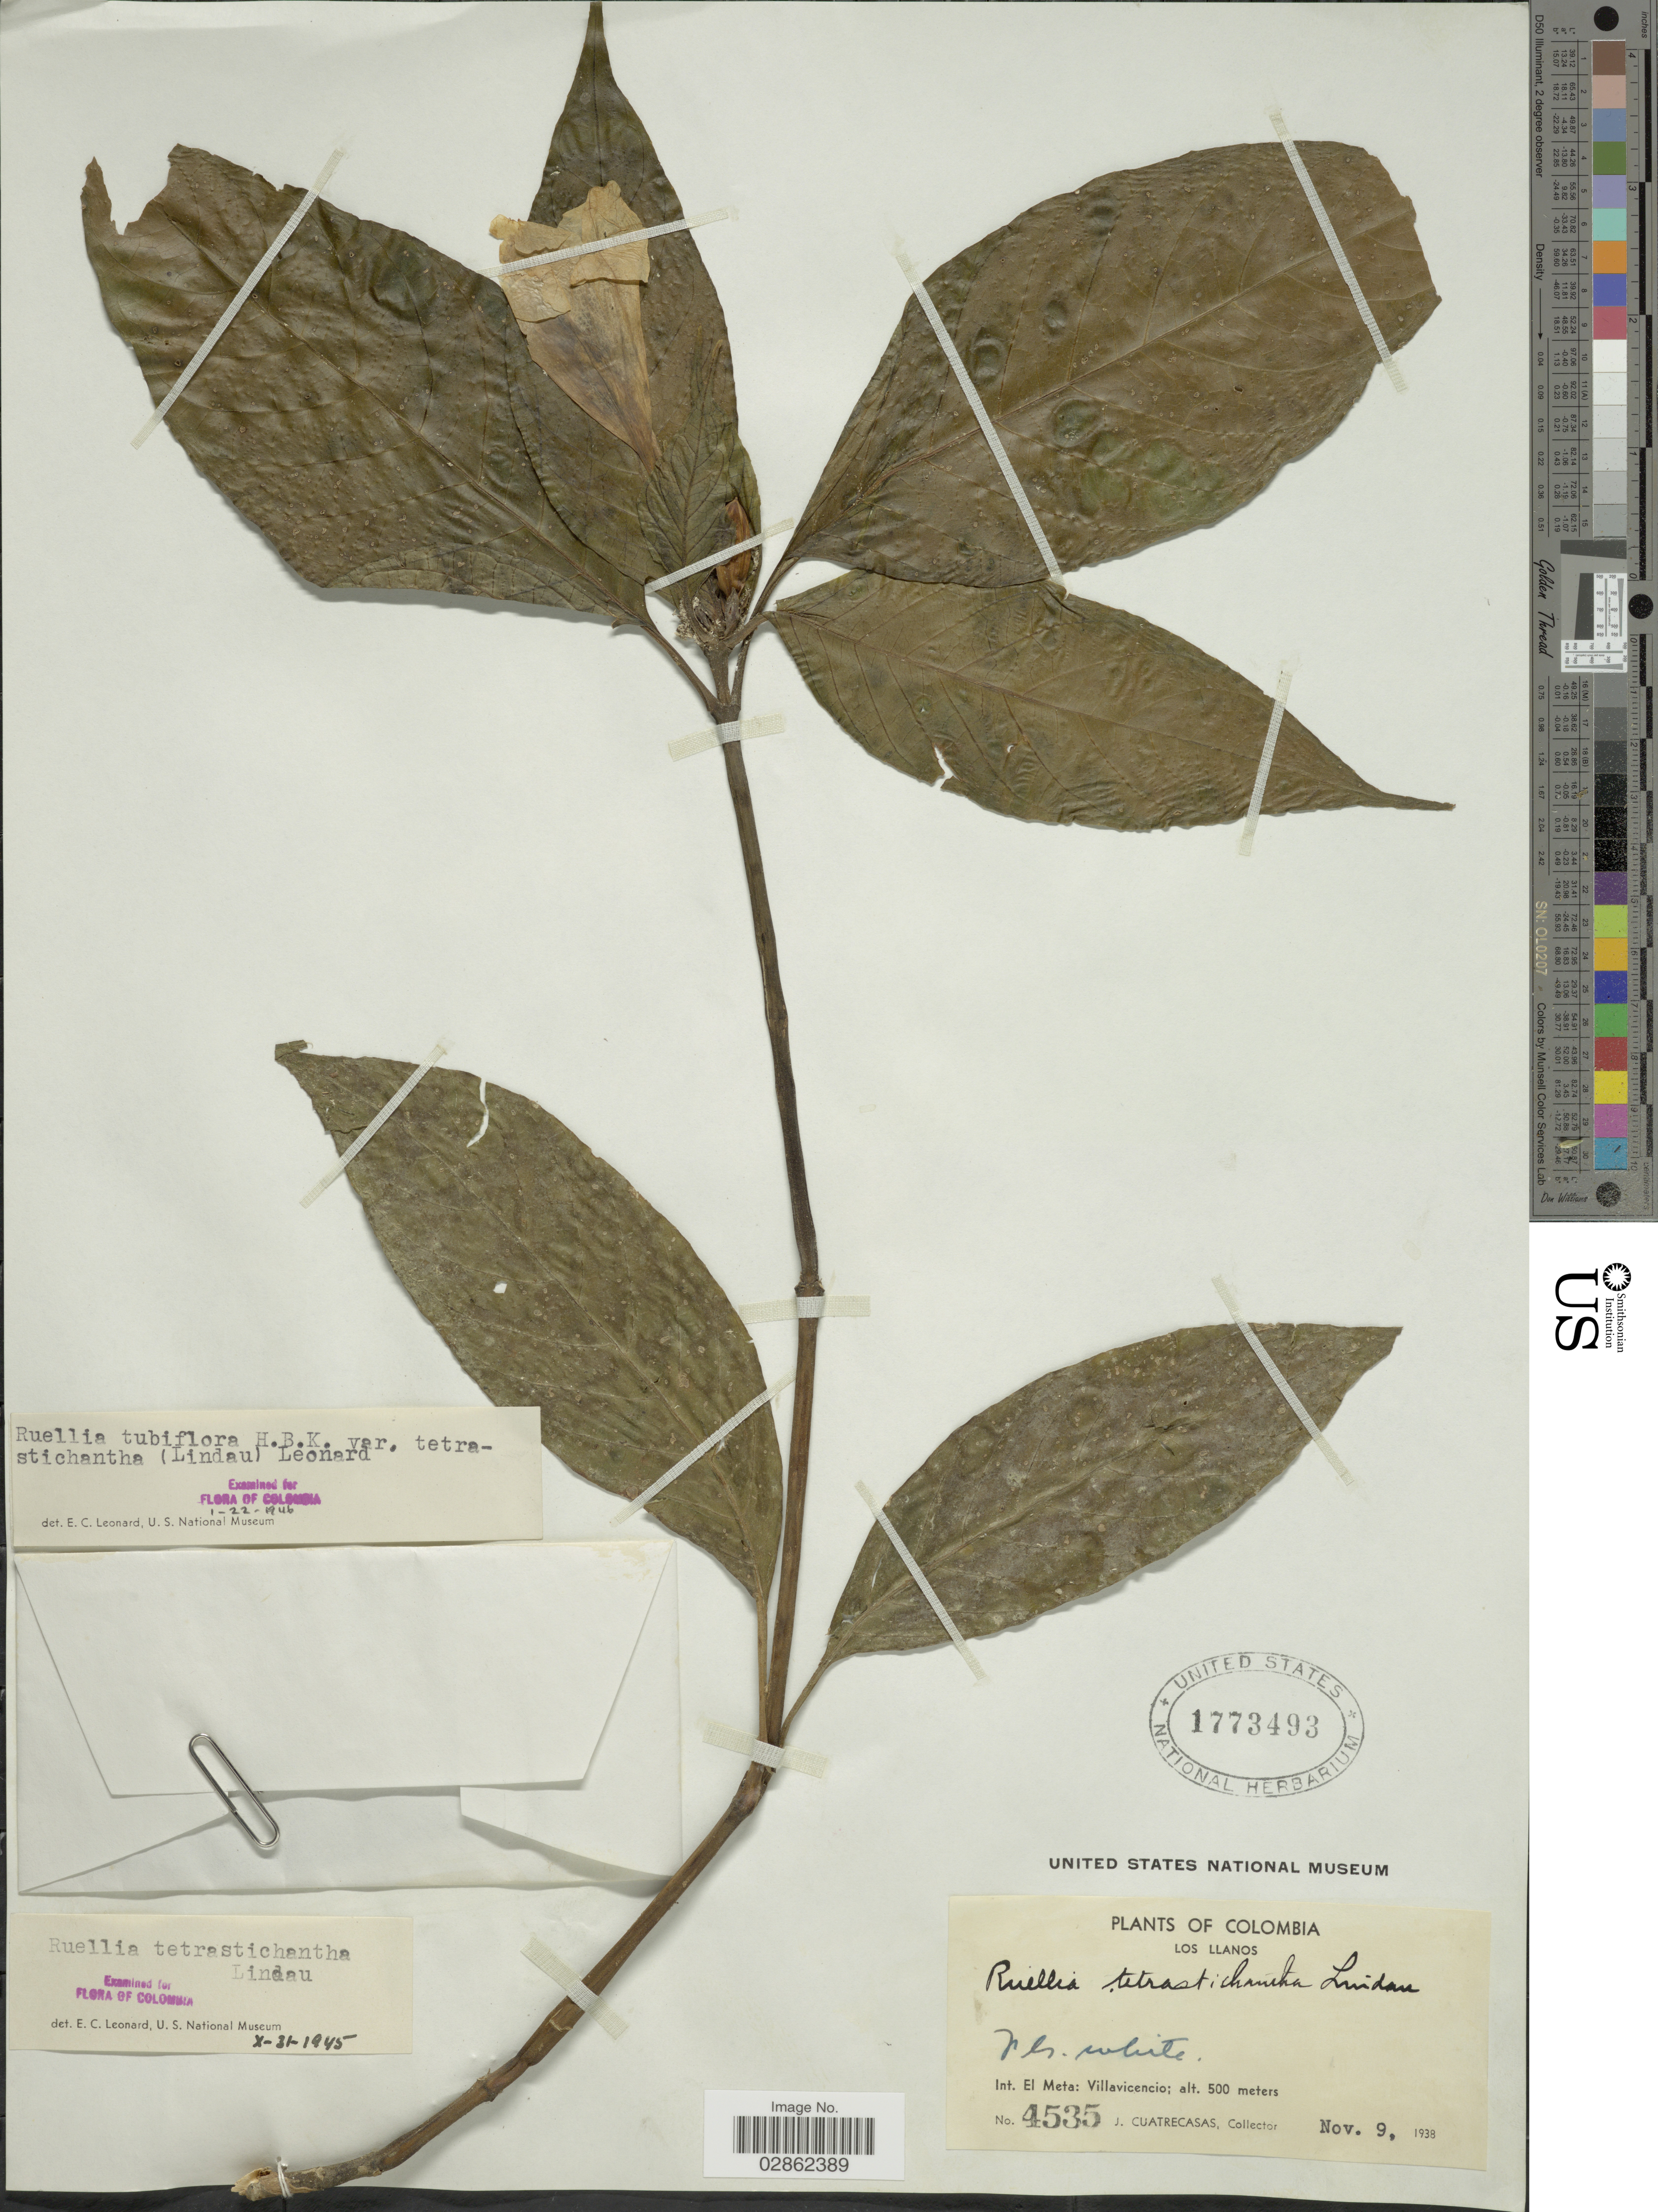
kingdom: Plantae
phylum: Tracheophyta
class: Magnoliopsida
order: Lamiales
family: Acanthaceae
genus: Ruellia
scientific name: Ruellia tubiflora var. tetrastichantha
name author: Kunth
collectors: J. Cuatrecasas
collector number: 4535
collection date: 1938-11-09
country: Colombia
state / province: Meta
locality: Los Llanos. Int. El Meta: Villavicencio.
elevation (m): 500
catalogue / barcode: US 1773493